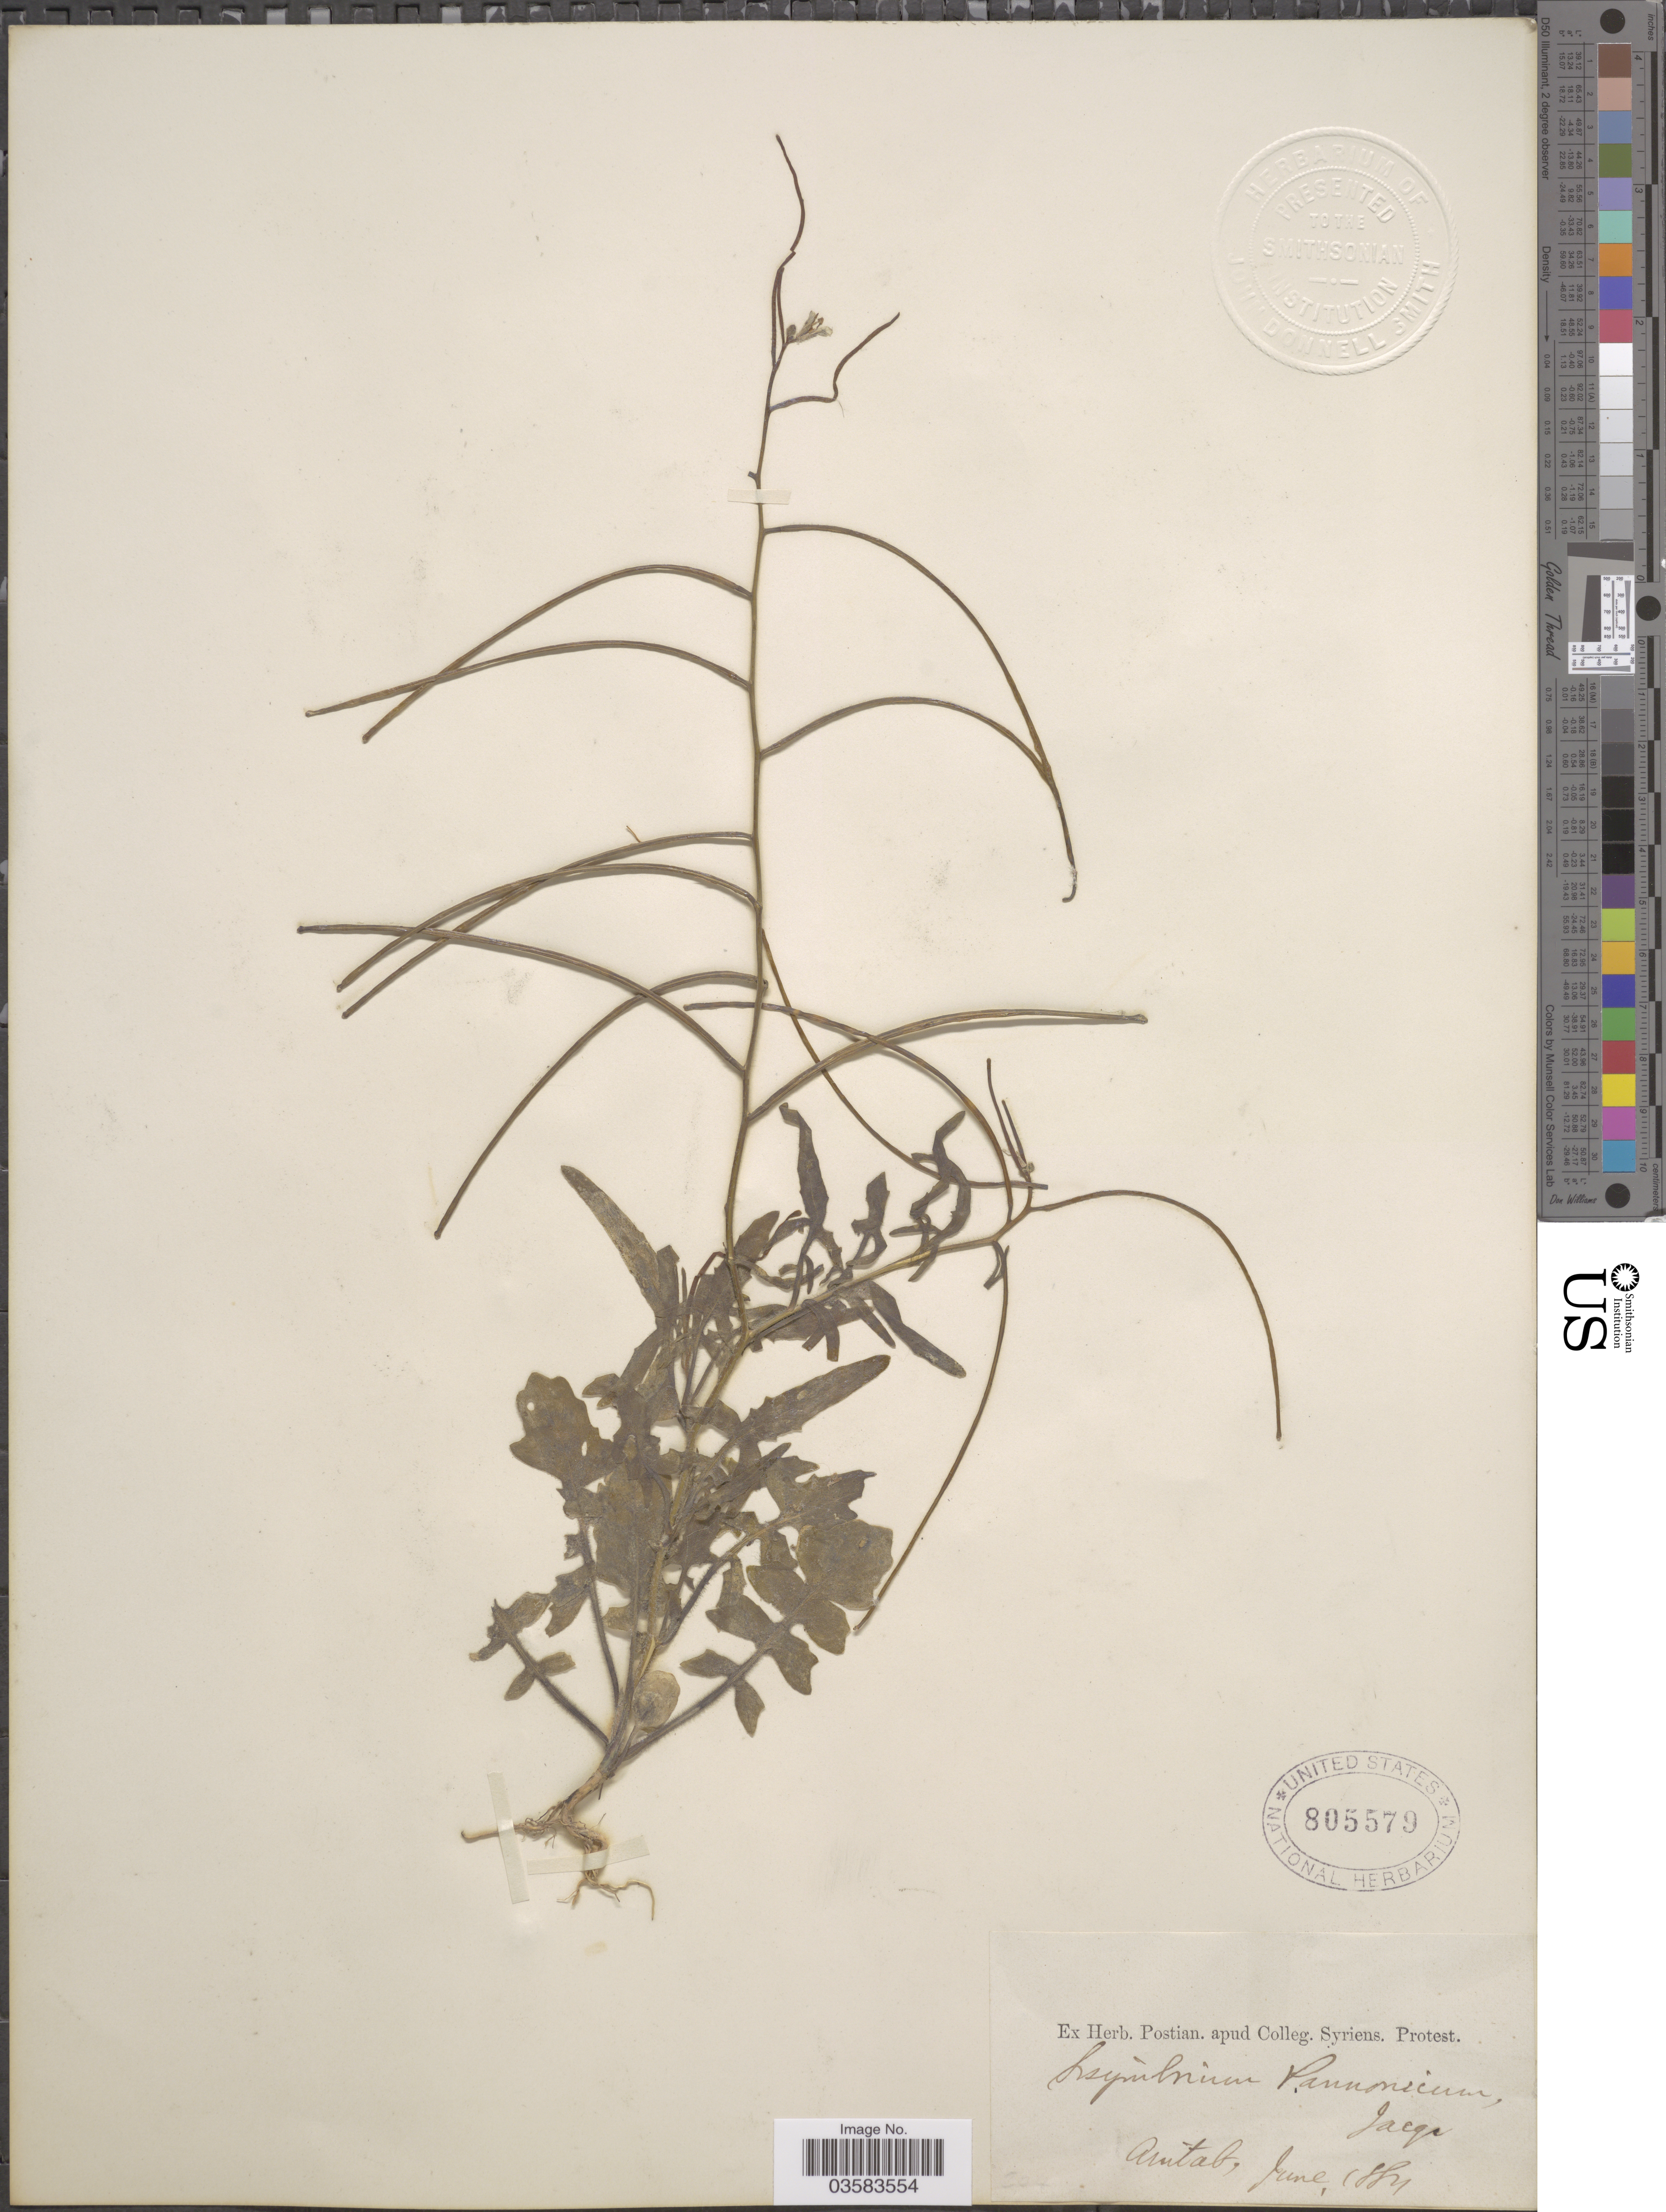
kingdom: Plantae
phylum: Tracheophyta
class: Magnoliopsida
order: Brassicales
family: Brassicaceae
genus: Sisymbrium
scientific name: Sisymbrium altissimum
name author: L.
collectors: ex herb. Postian. apud Colleg. Syriens. Protest. USE "Fannie P. A. Shepard" (10308853) AS PRIMARY COLLECTOR INSTEAD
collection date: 1884-06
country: Turkey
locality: Aintab.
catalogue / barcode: US 805579